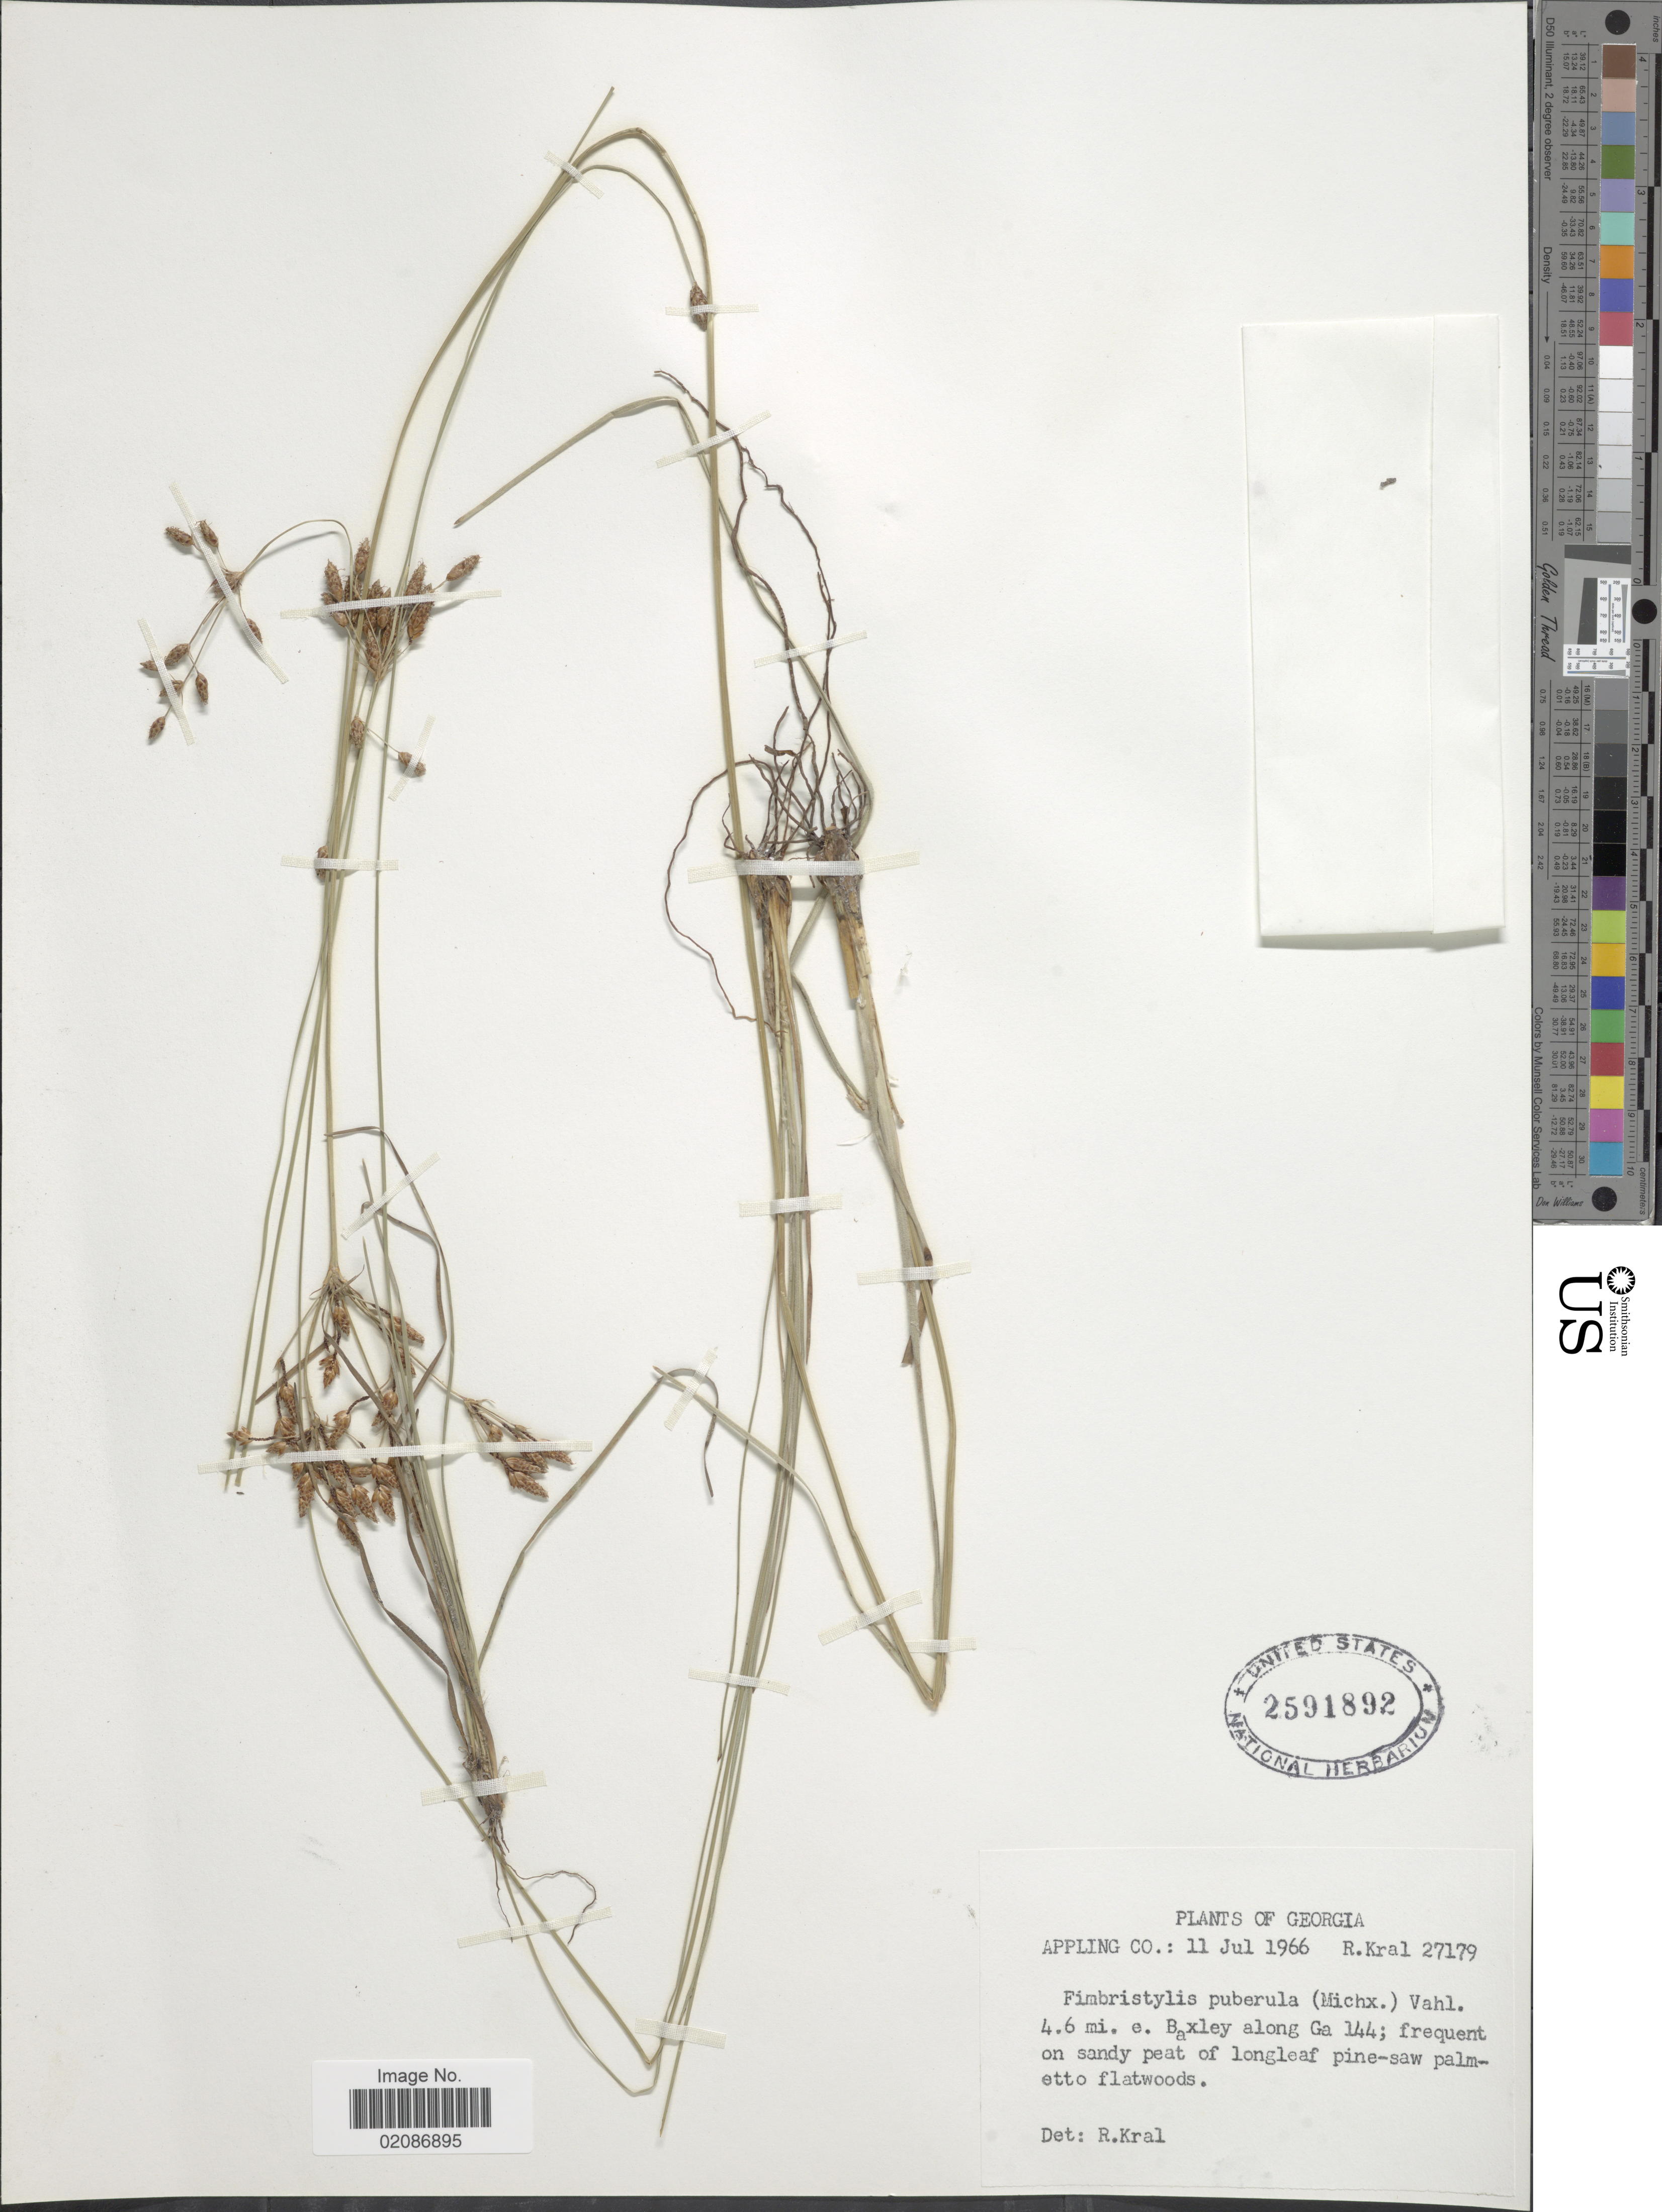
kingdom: Plantae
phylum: Tracheophyta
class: Liliopsida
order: Poales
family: Cyperaceae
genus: Fimbristylis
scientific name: Fimbristylis puberula var. puberula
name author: (Michx.) Vahl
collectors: R. Kral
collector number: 27179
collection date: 1966-07-11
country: United States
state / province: Georgia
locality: Appling Co.: 4.6 mi. e Baxley along Ga. 144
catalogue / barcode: US 2591892